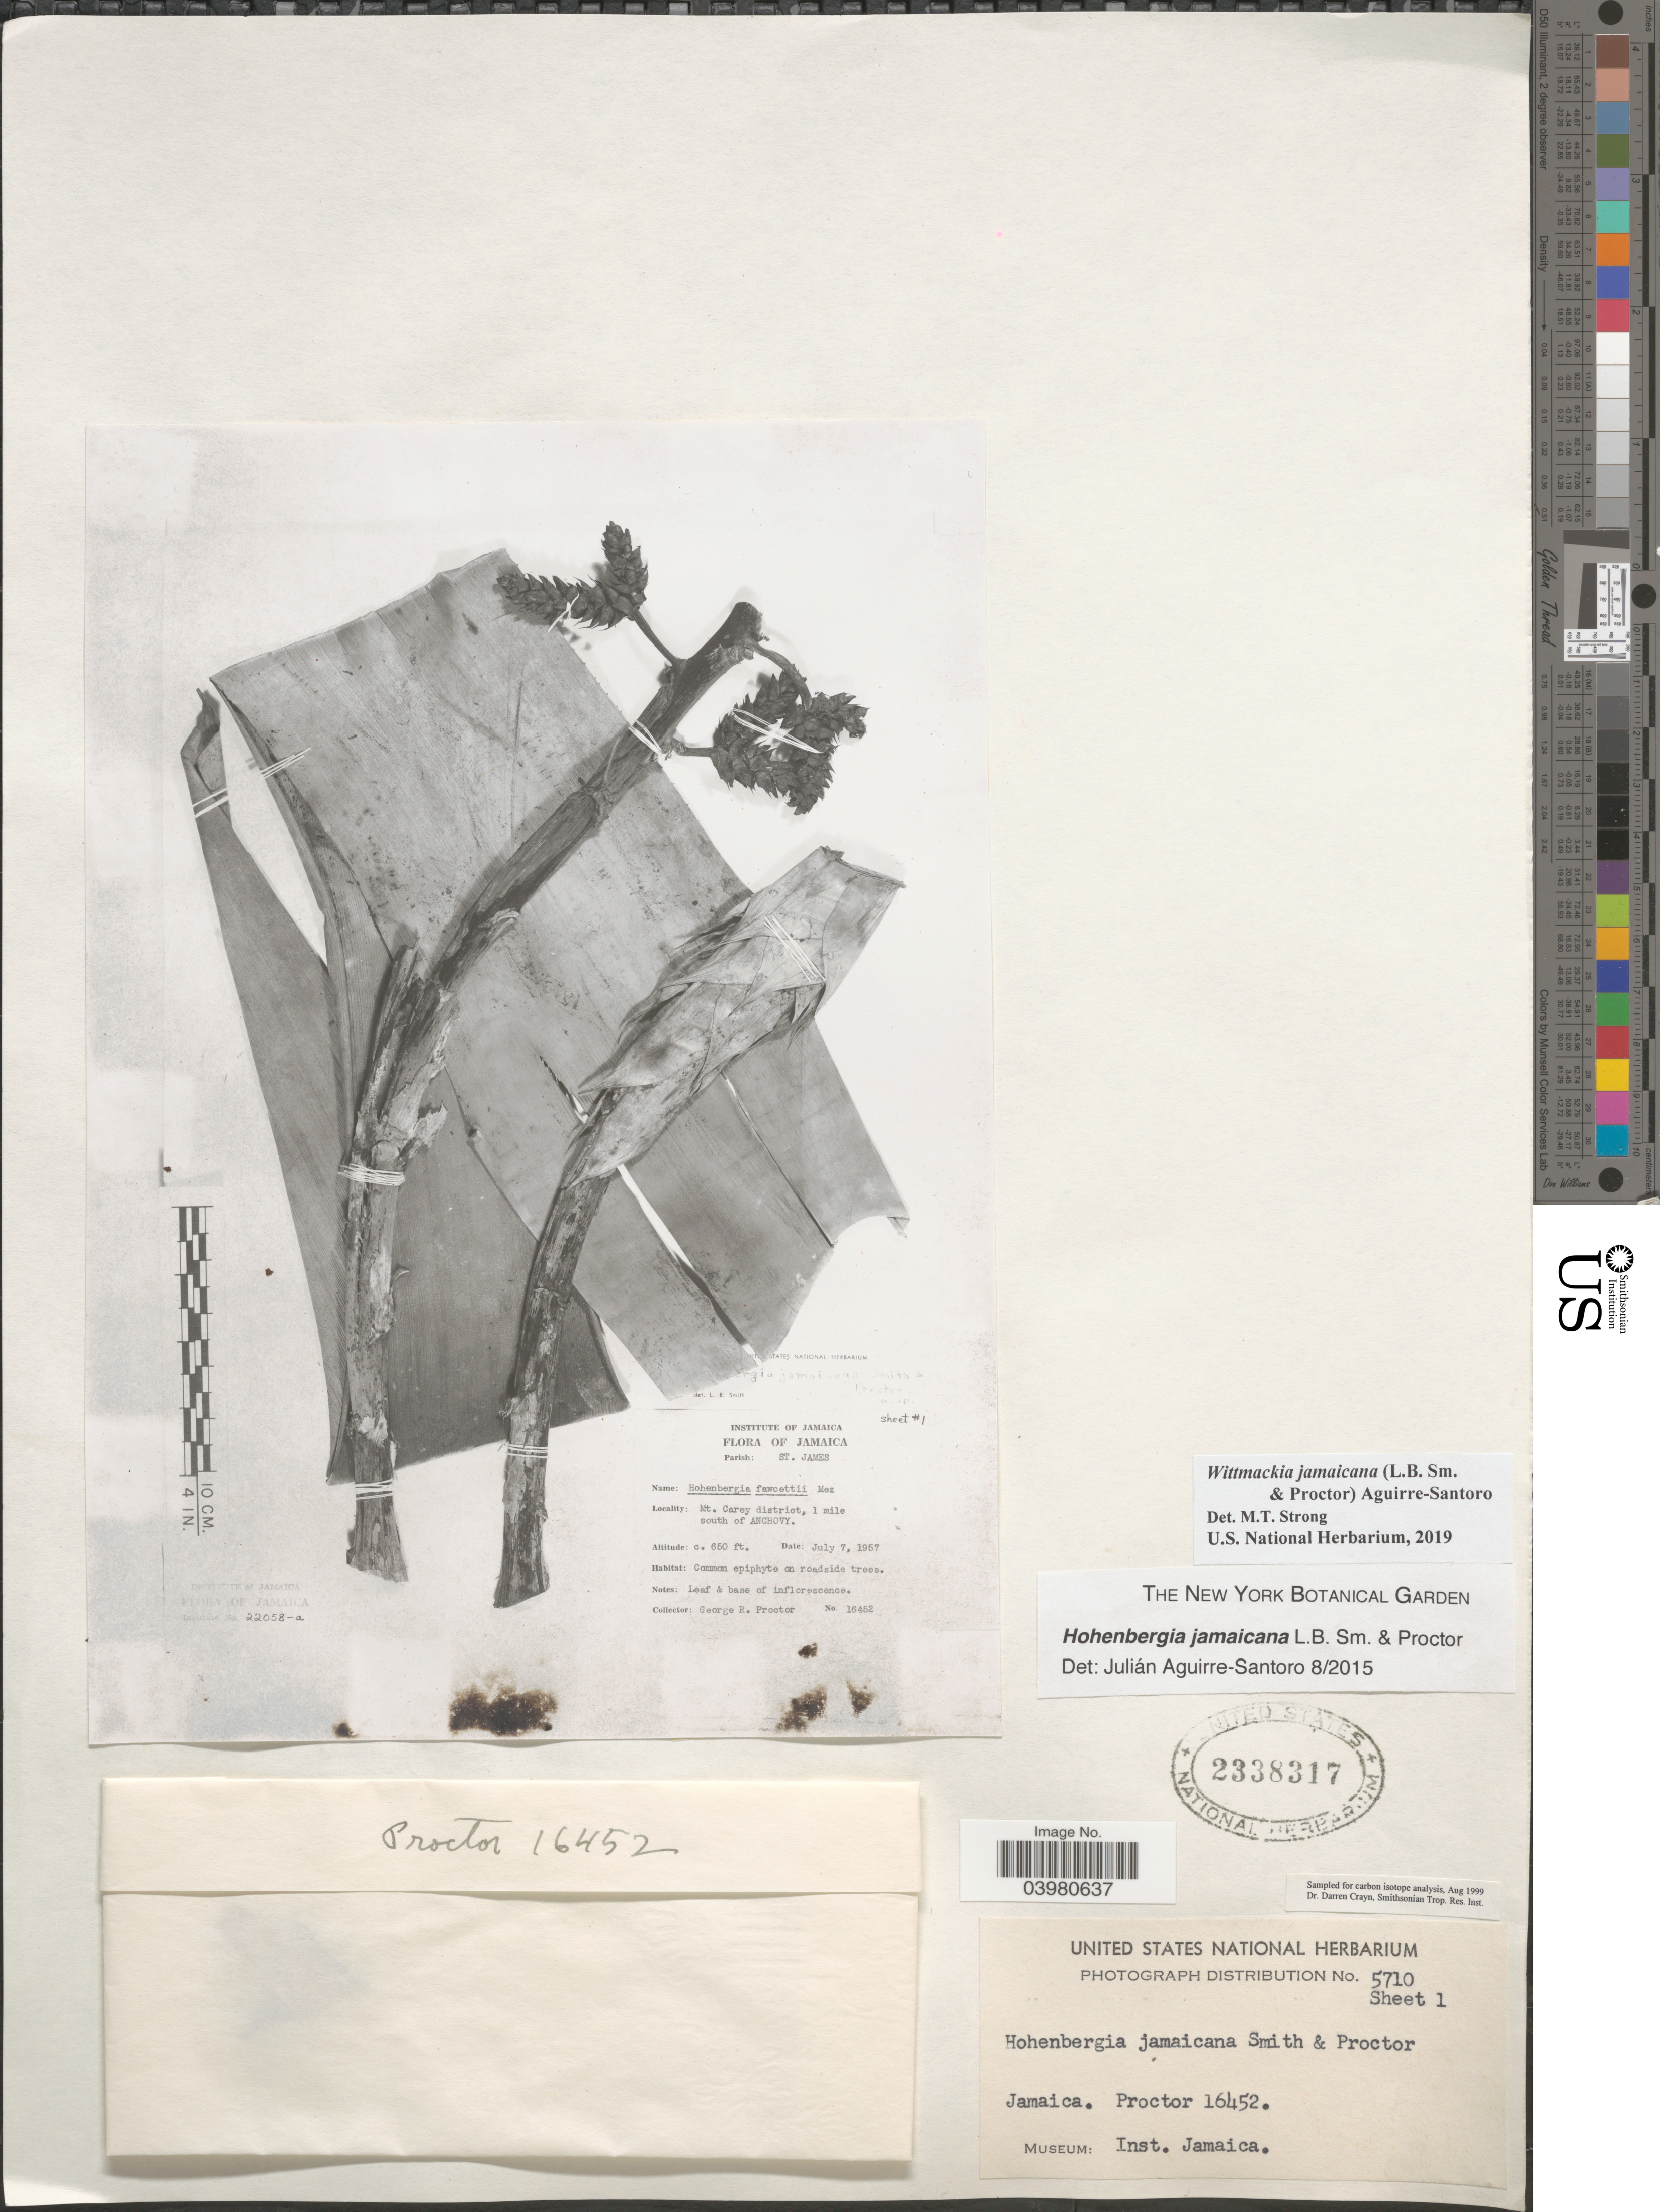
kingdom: Plantae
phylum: Tracheophyta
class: Liliopsida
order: Poales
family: Bromeliaceae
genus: Wittmackia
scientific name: Wittmackia jamaicana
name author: (L.B. Sm. & Proctor) Aguirre-Santoro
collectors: G. R. Proctor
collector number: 16452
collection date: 1957-07-07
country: Jamaica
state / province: Saint James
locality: Parish: St. James. Mt. Carey district,1 mile south of Anchovy.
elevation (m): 198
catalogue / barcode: US 2338317